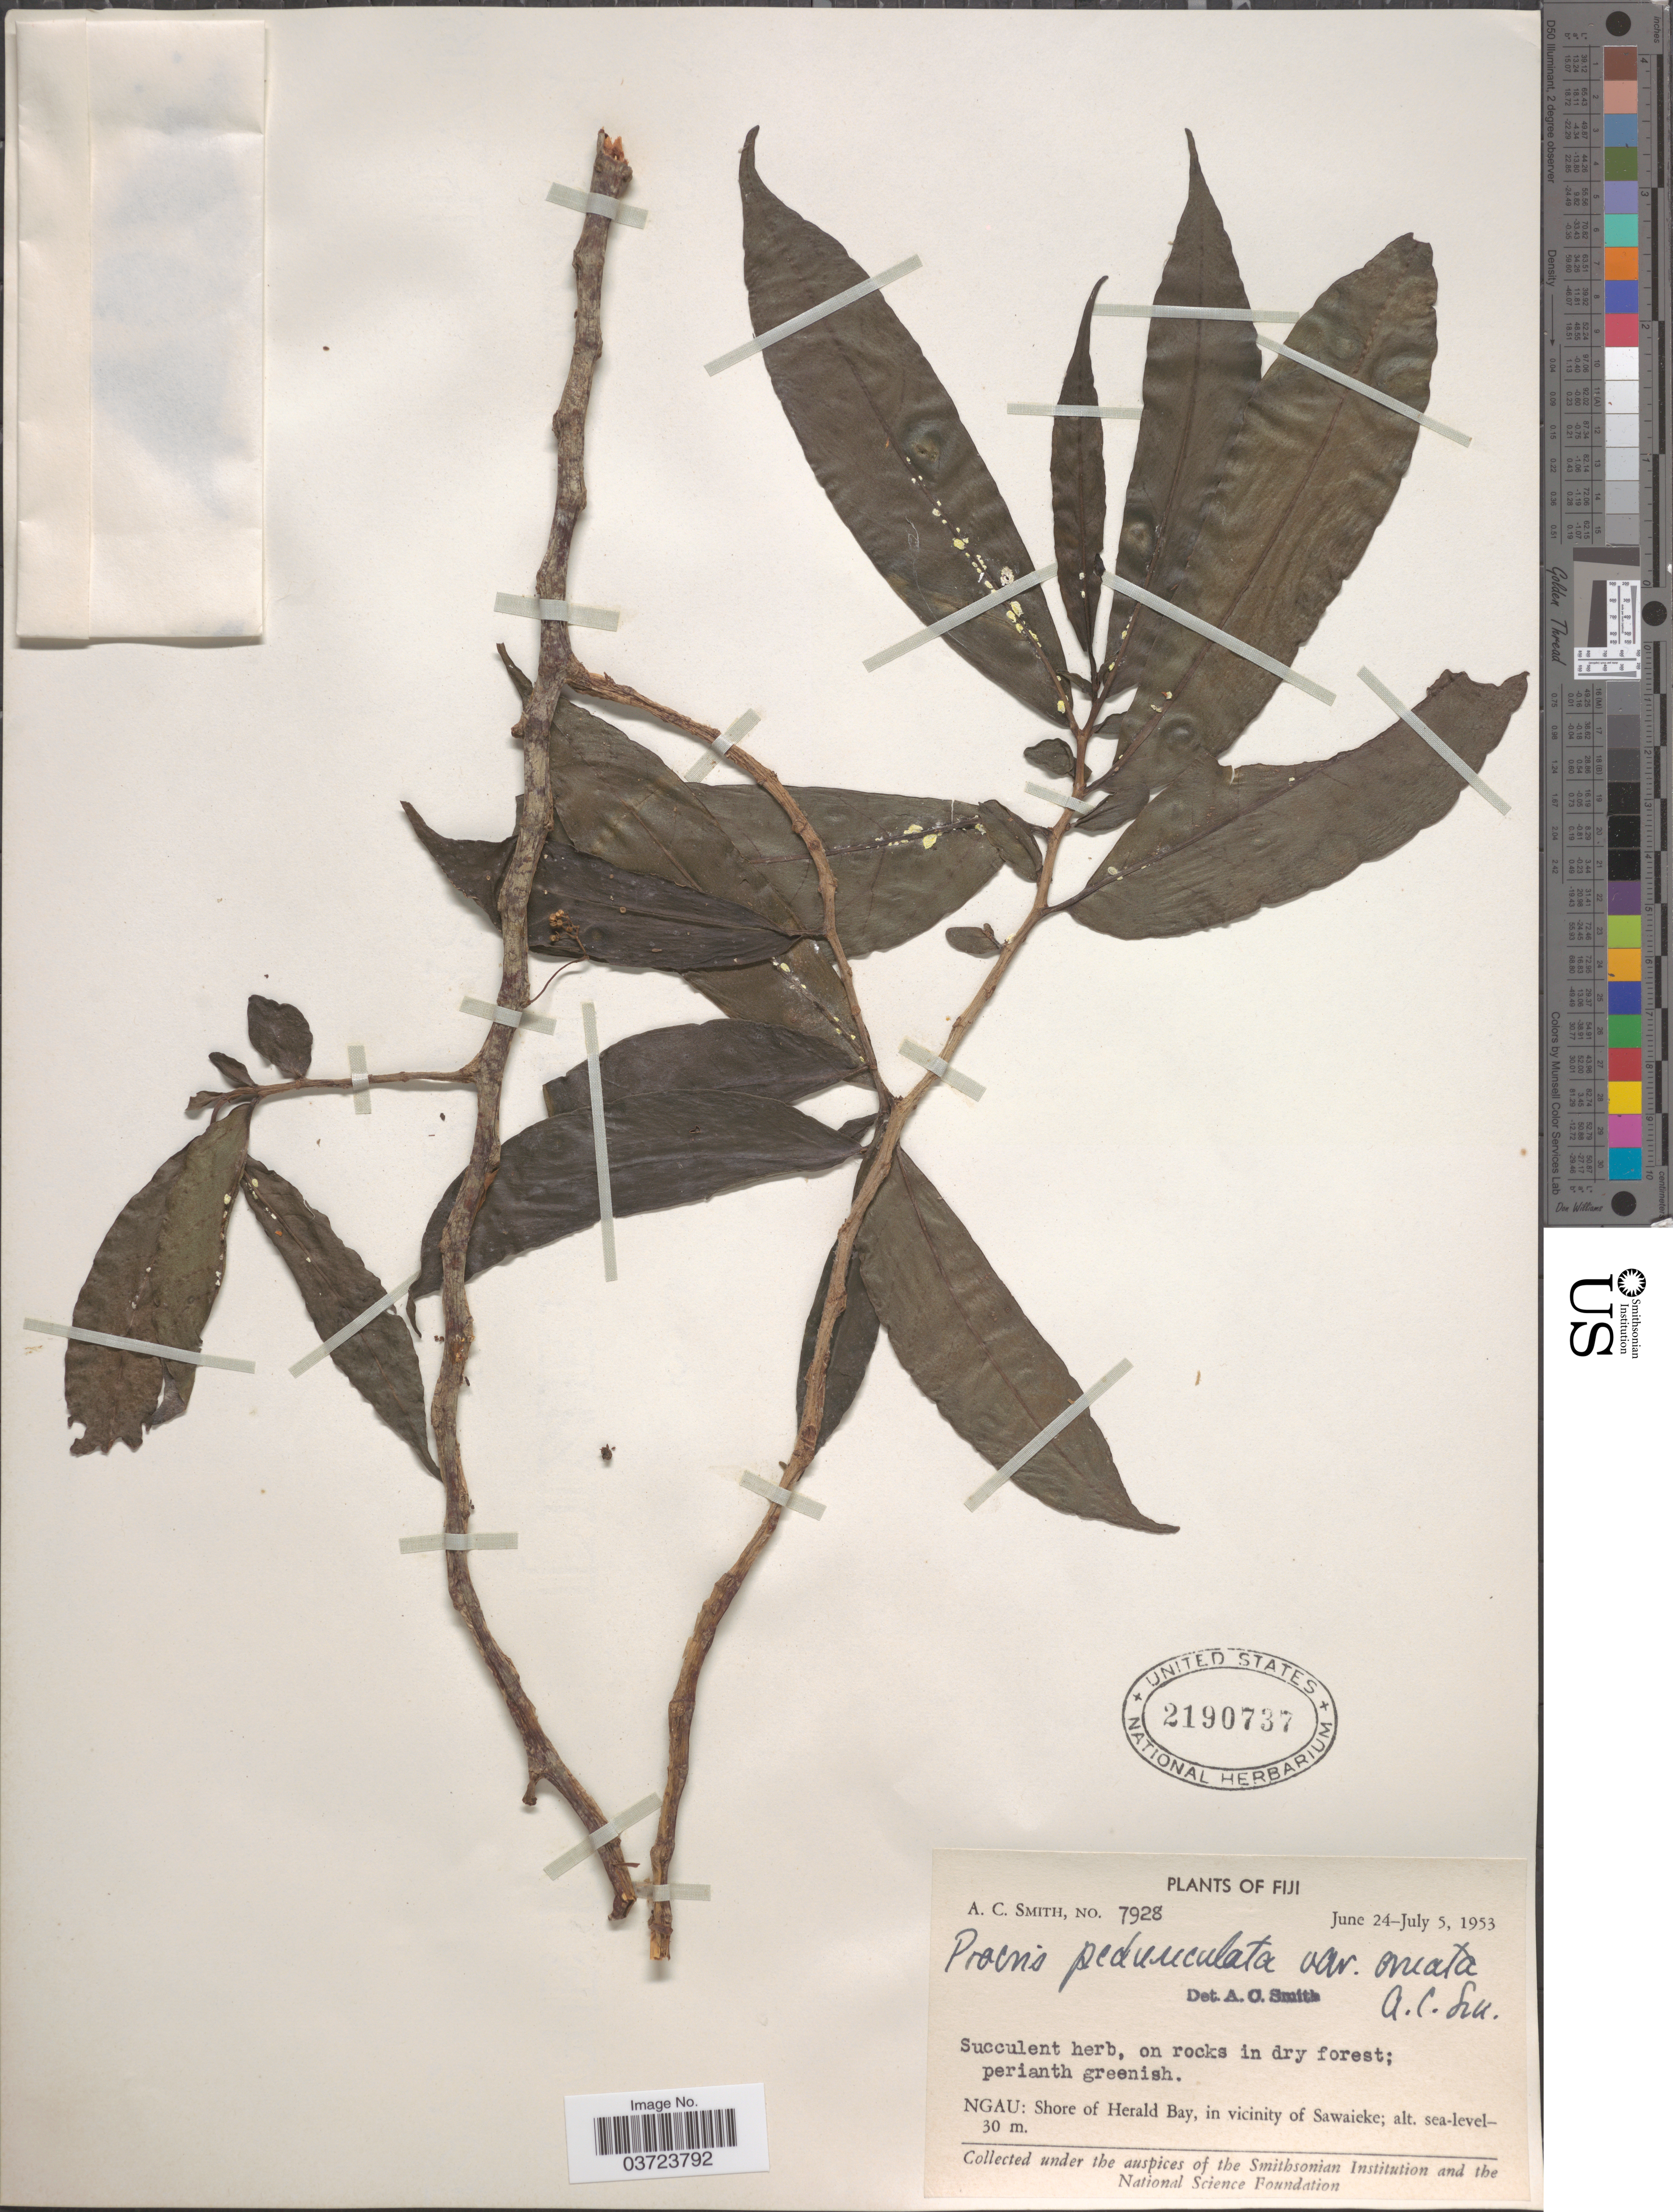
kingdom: Plantae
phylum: Tracheophyta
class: Magnoliopsida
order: Rosales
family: Urticaceae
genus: Procris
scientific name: Procris pedunculata var. ornata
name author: A.C. Sm.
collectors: A. C. Smith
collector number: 7928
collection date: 1953-06-24/1953-07-05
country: Fiji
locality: Ngau: Shore of Herald Bay, in vicinity of Sawaieke.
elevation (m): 0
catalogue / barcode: US 2190737